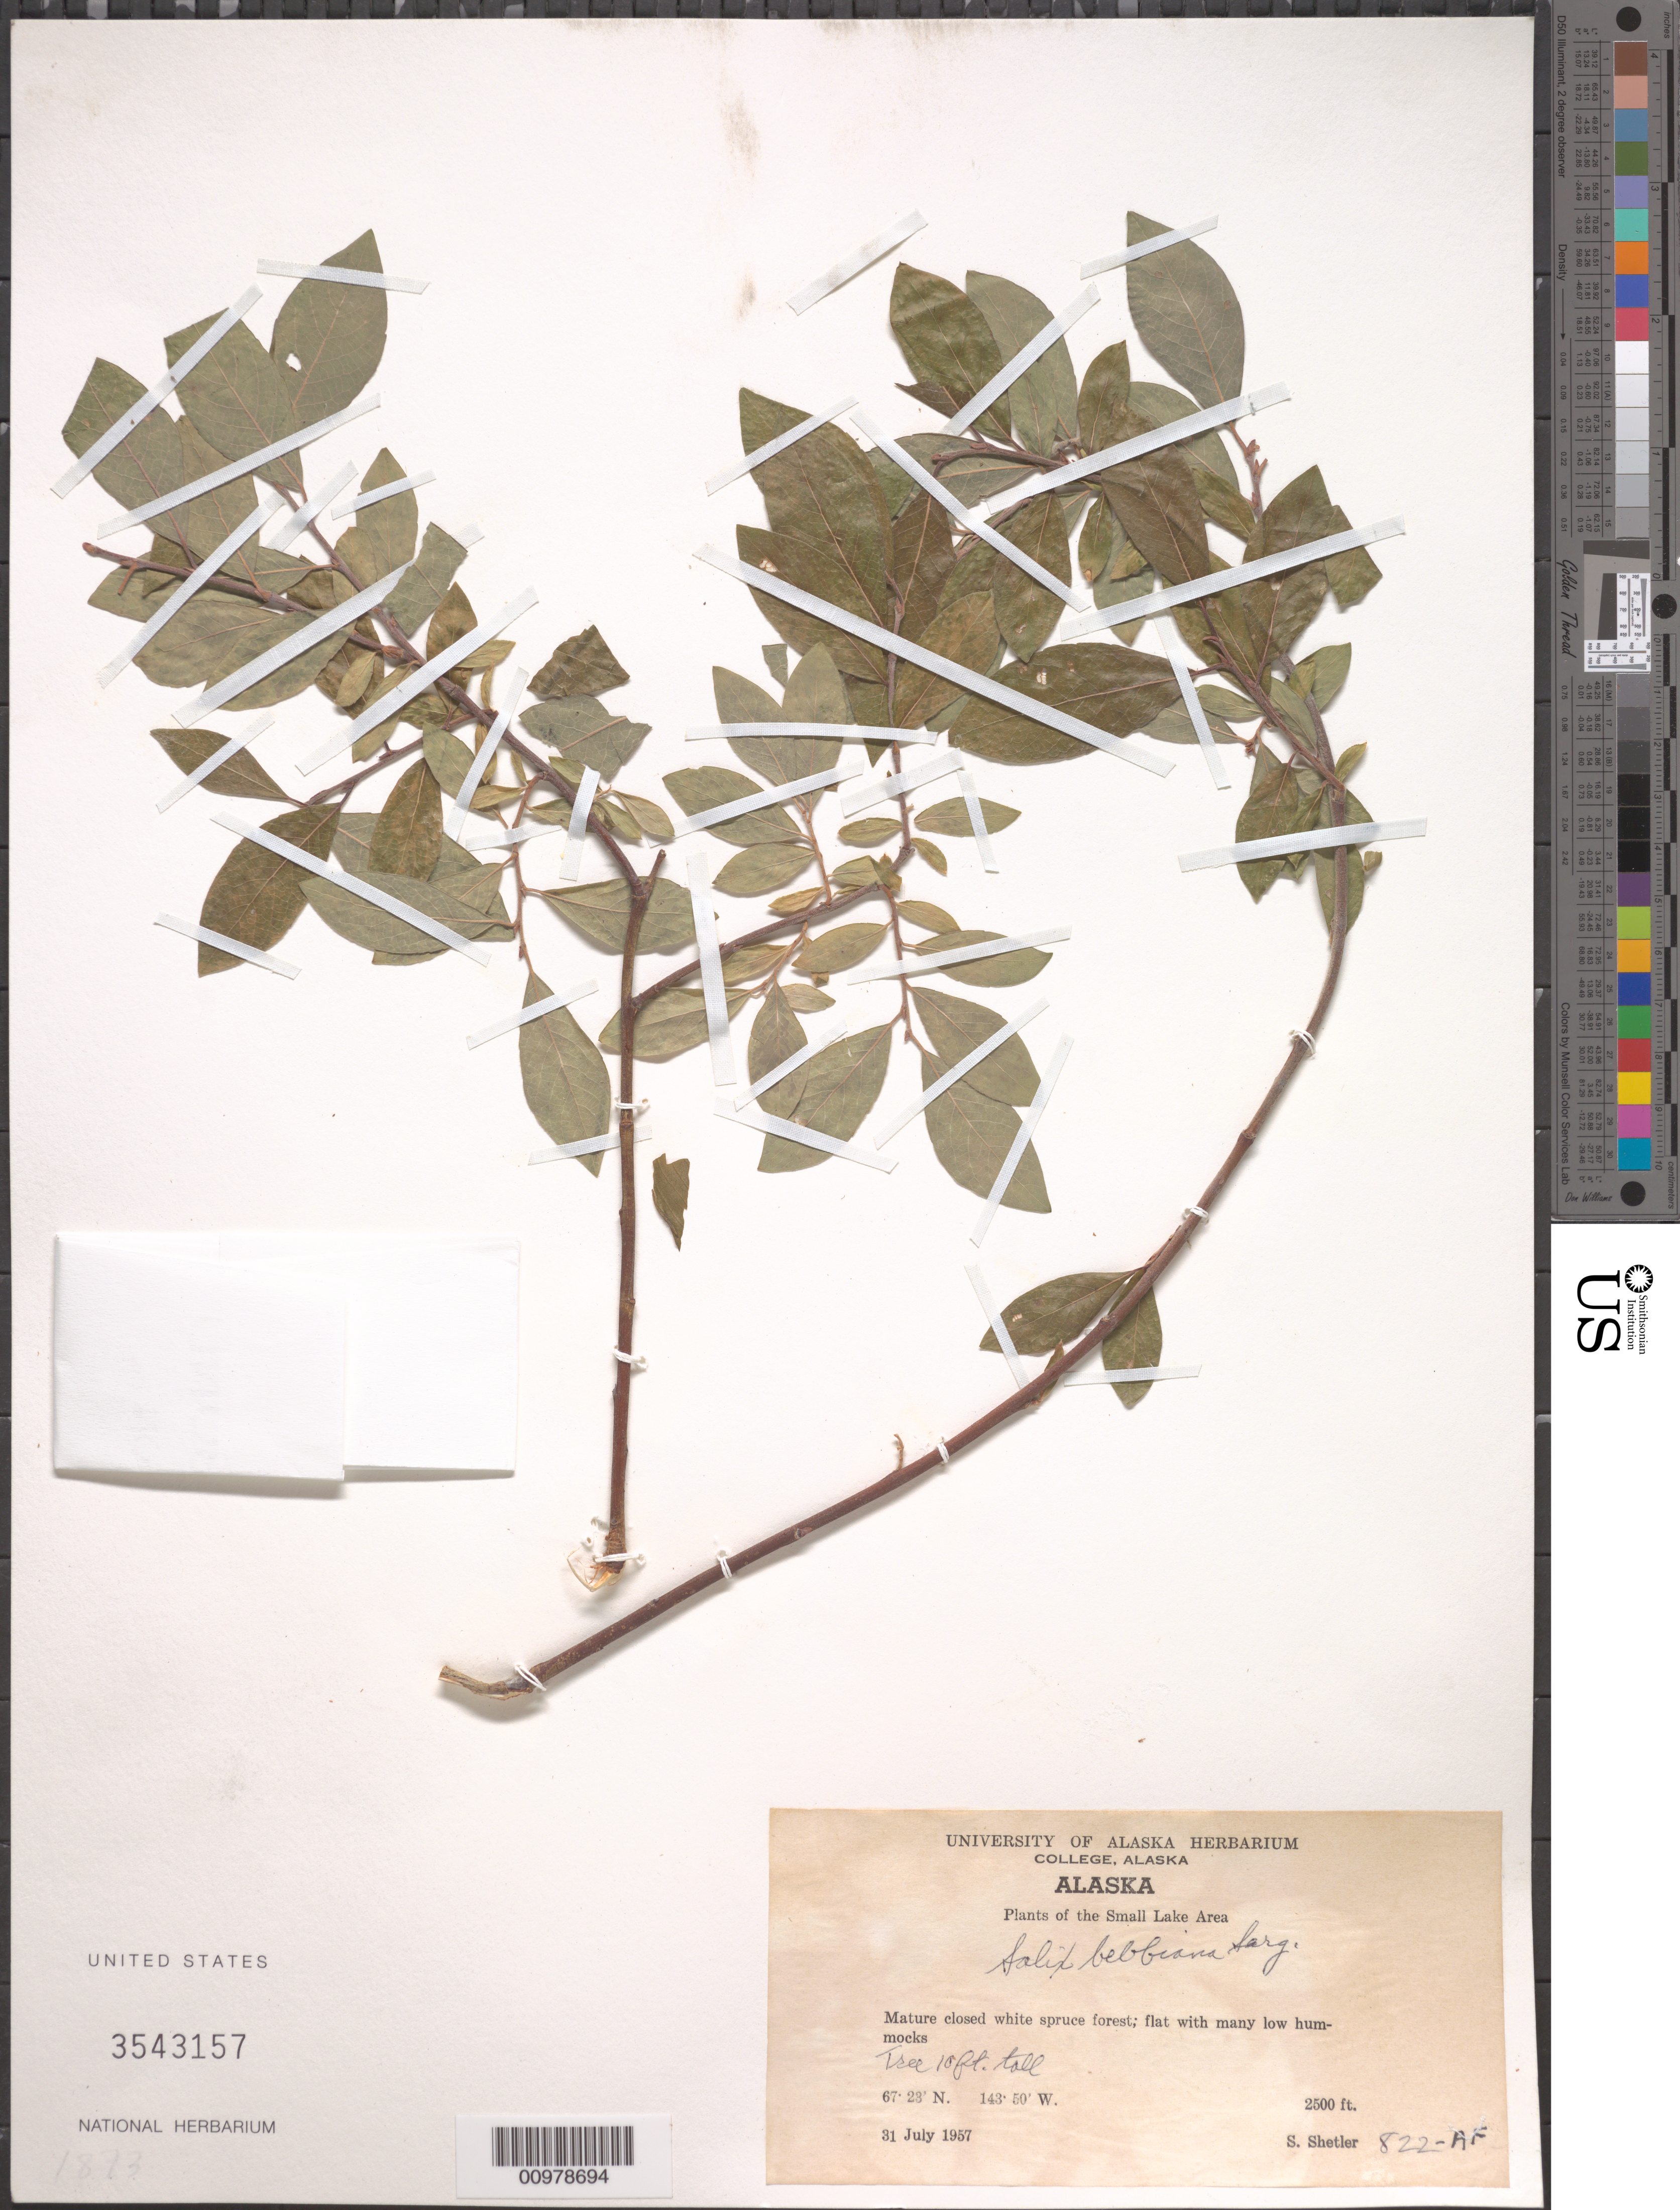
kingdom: Plantae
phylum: Tracheophyta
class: Magnoliopsida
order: Malpighiales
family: Salicaceae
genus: Salix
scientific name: Salix bebbiana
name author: Sarg.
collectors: S. Shetler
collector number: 822-AF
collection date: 1957-07-31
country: United States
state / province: Alaska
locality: The Small Lake Area.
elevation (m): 762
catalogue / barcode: US 3543157